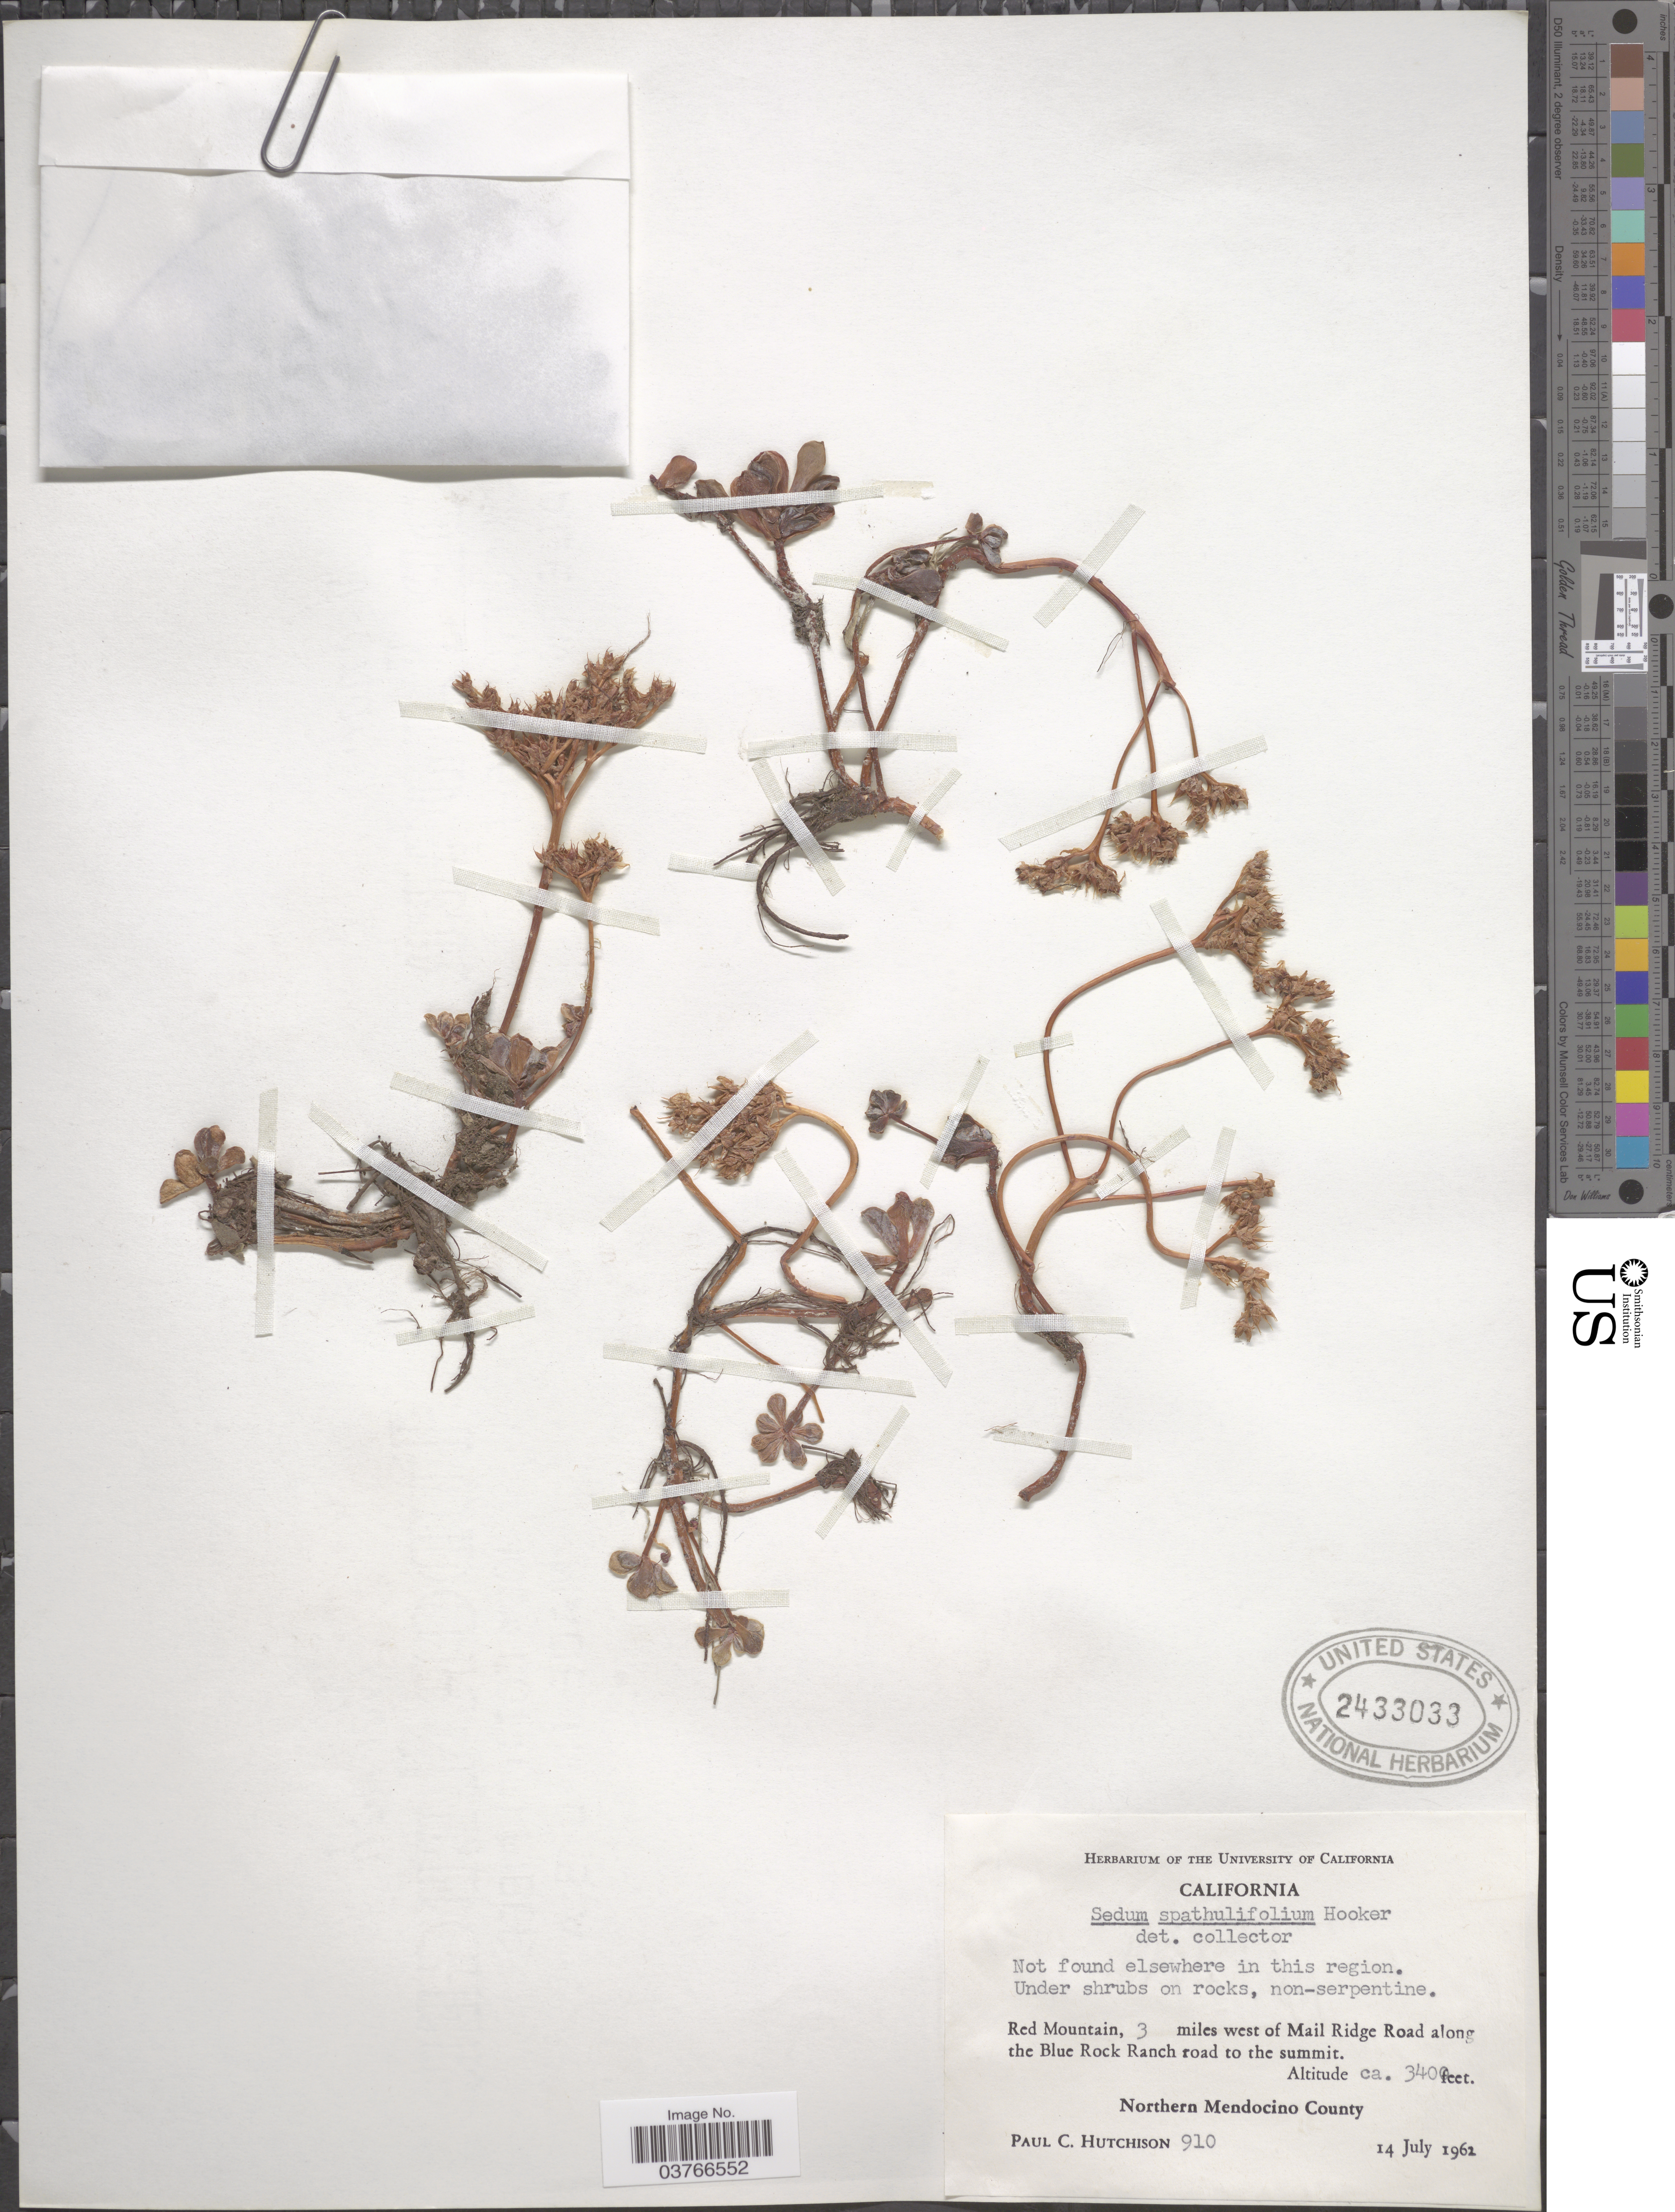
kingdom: Plantae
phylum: Tracheophyta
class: Magnoliopsida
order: Saxifragales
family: Crassulaceae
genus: Sedum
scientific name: Sedum spathulifolium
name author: Hook.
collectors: P. C. Hutchison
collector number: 910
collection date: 1962-07-14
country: United States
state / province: California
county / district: Mendocino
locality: Red Mountain, 3 miles west of Mail Ridge Road along the Blue Rock Ranch road to the summit. Northern Mendocino County.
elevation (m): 1036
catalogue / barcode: US 2433033